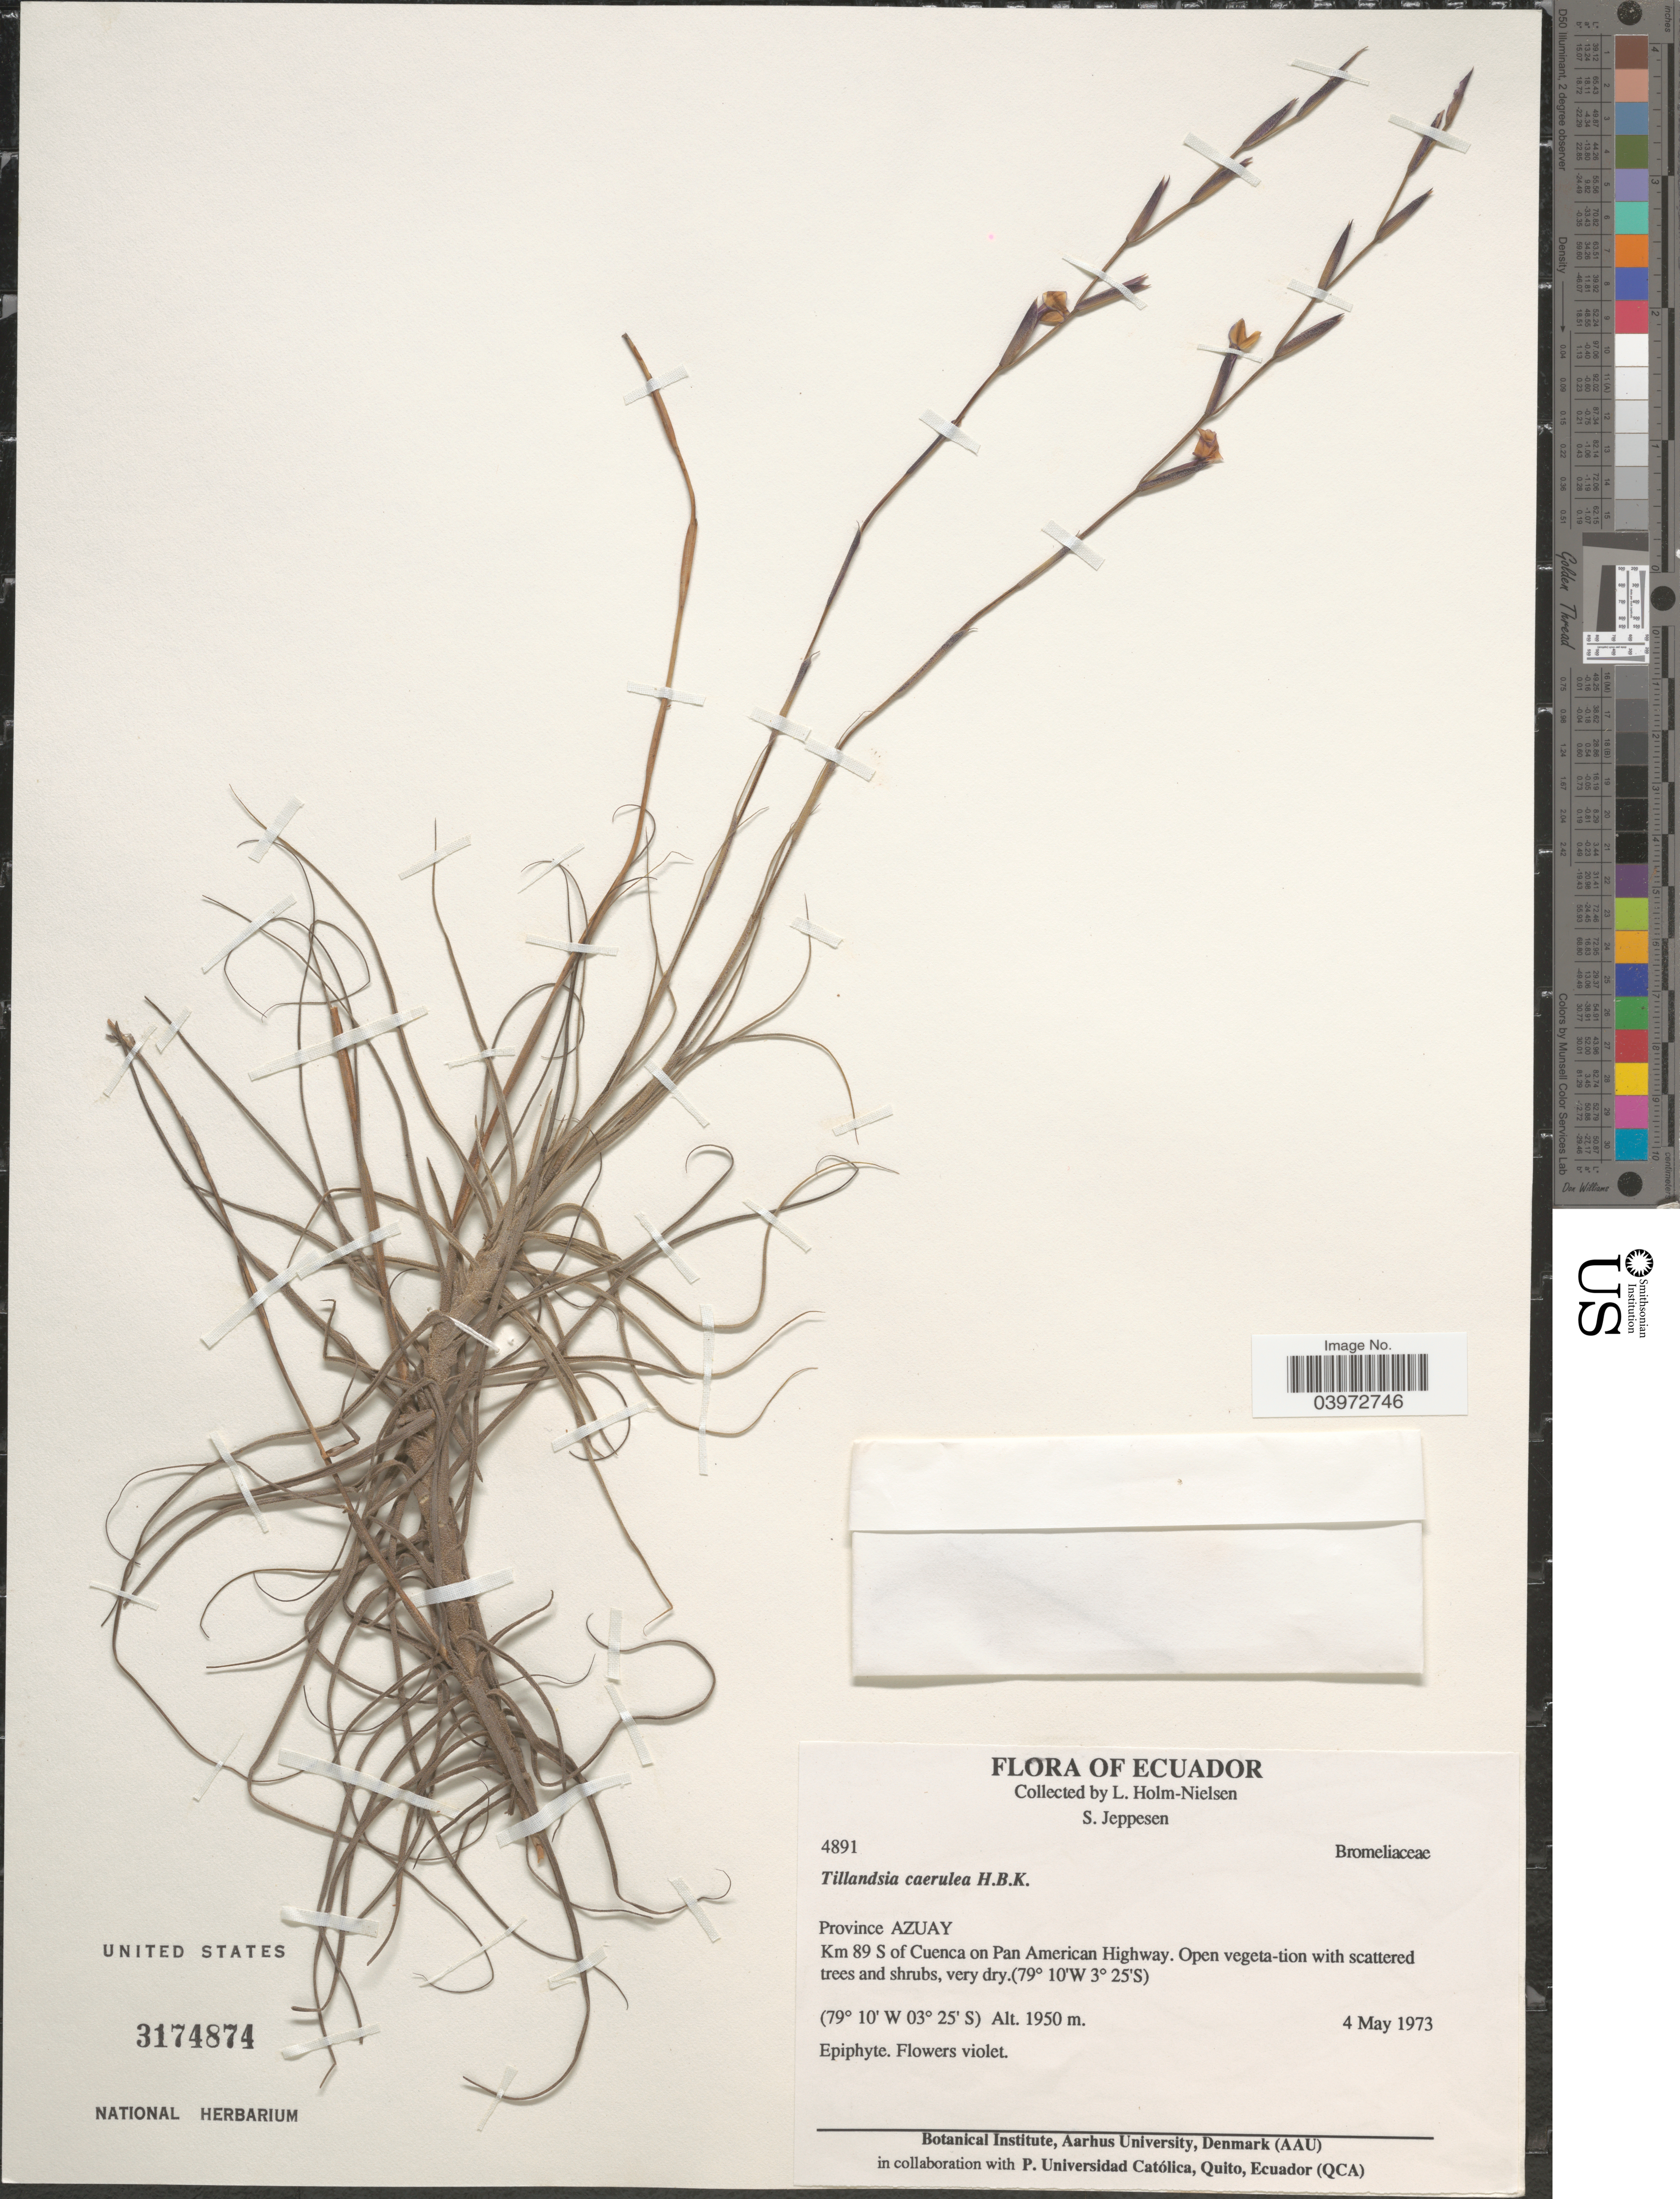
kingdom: Plantae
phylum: Tracheophyta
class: Liliopsida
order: Poales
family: Bromeliaceae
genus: Tillandsia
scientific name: Tillandsia caerulea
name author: Kunth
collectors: L. Holm-Nielsen & S. Jeppesen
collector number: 4891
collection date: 1973-05-04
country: Ecuador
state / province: Azuay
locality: Km 89 S of Cuenca on Pan American Highway.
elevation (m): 1950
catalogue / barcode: US 3174874